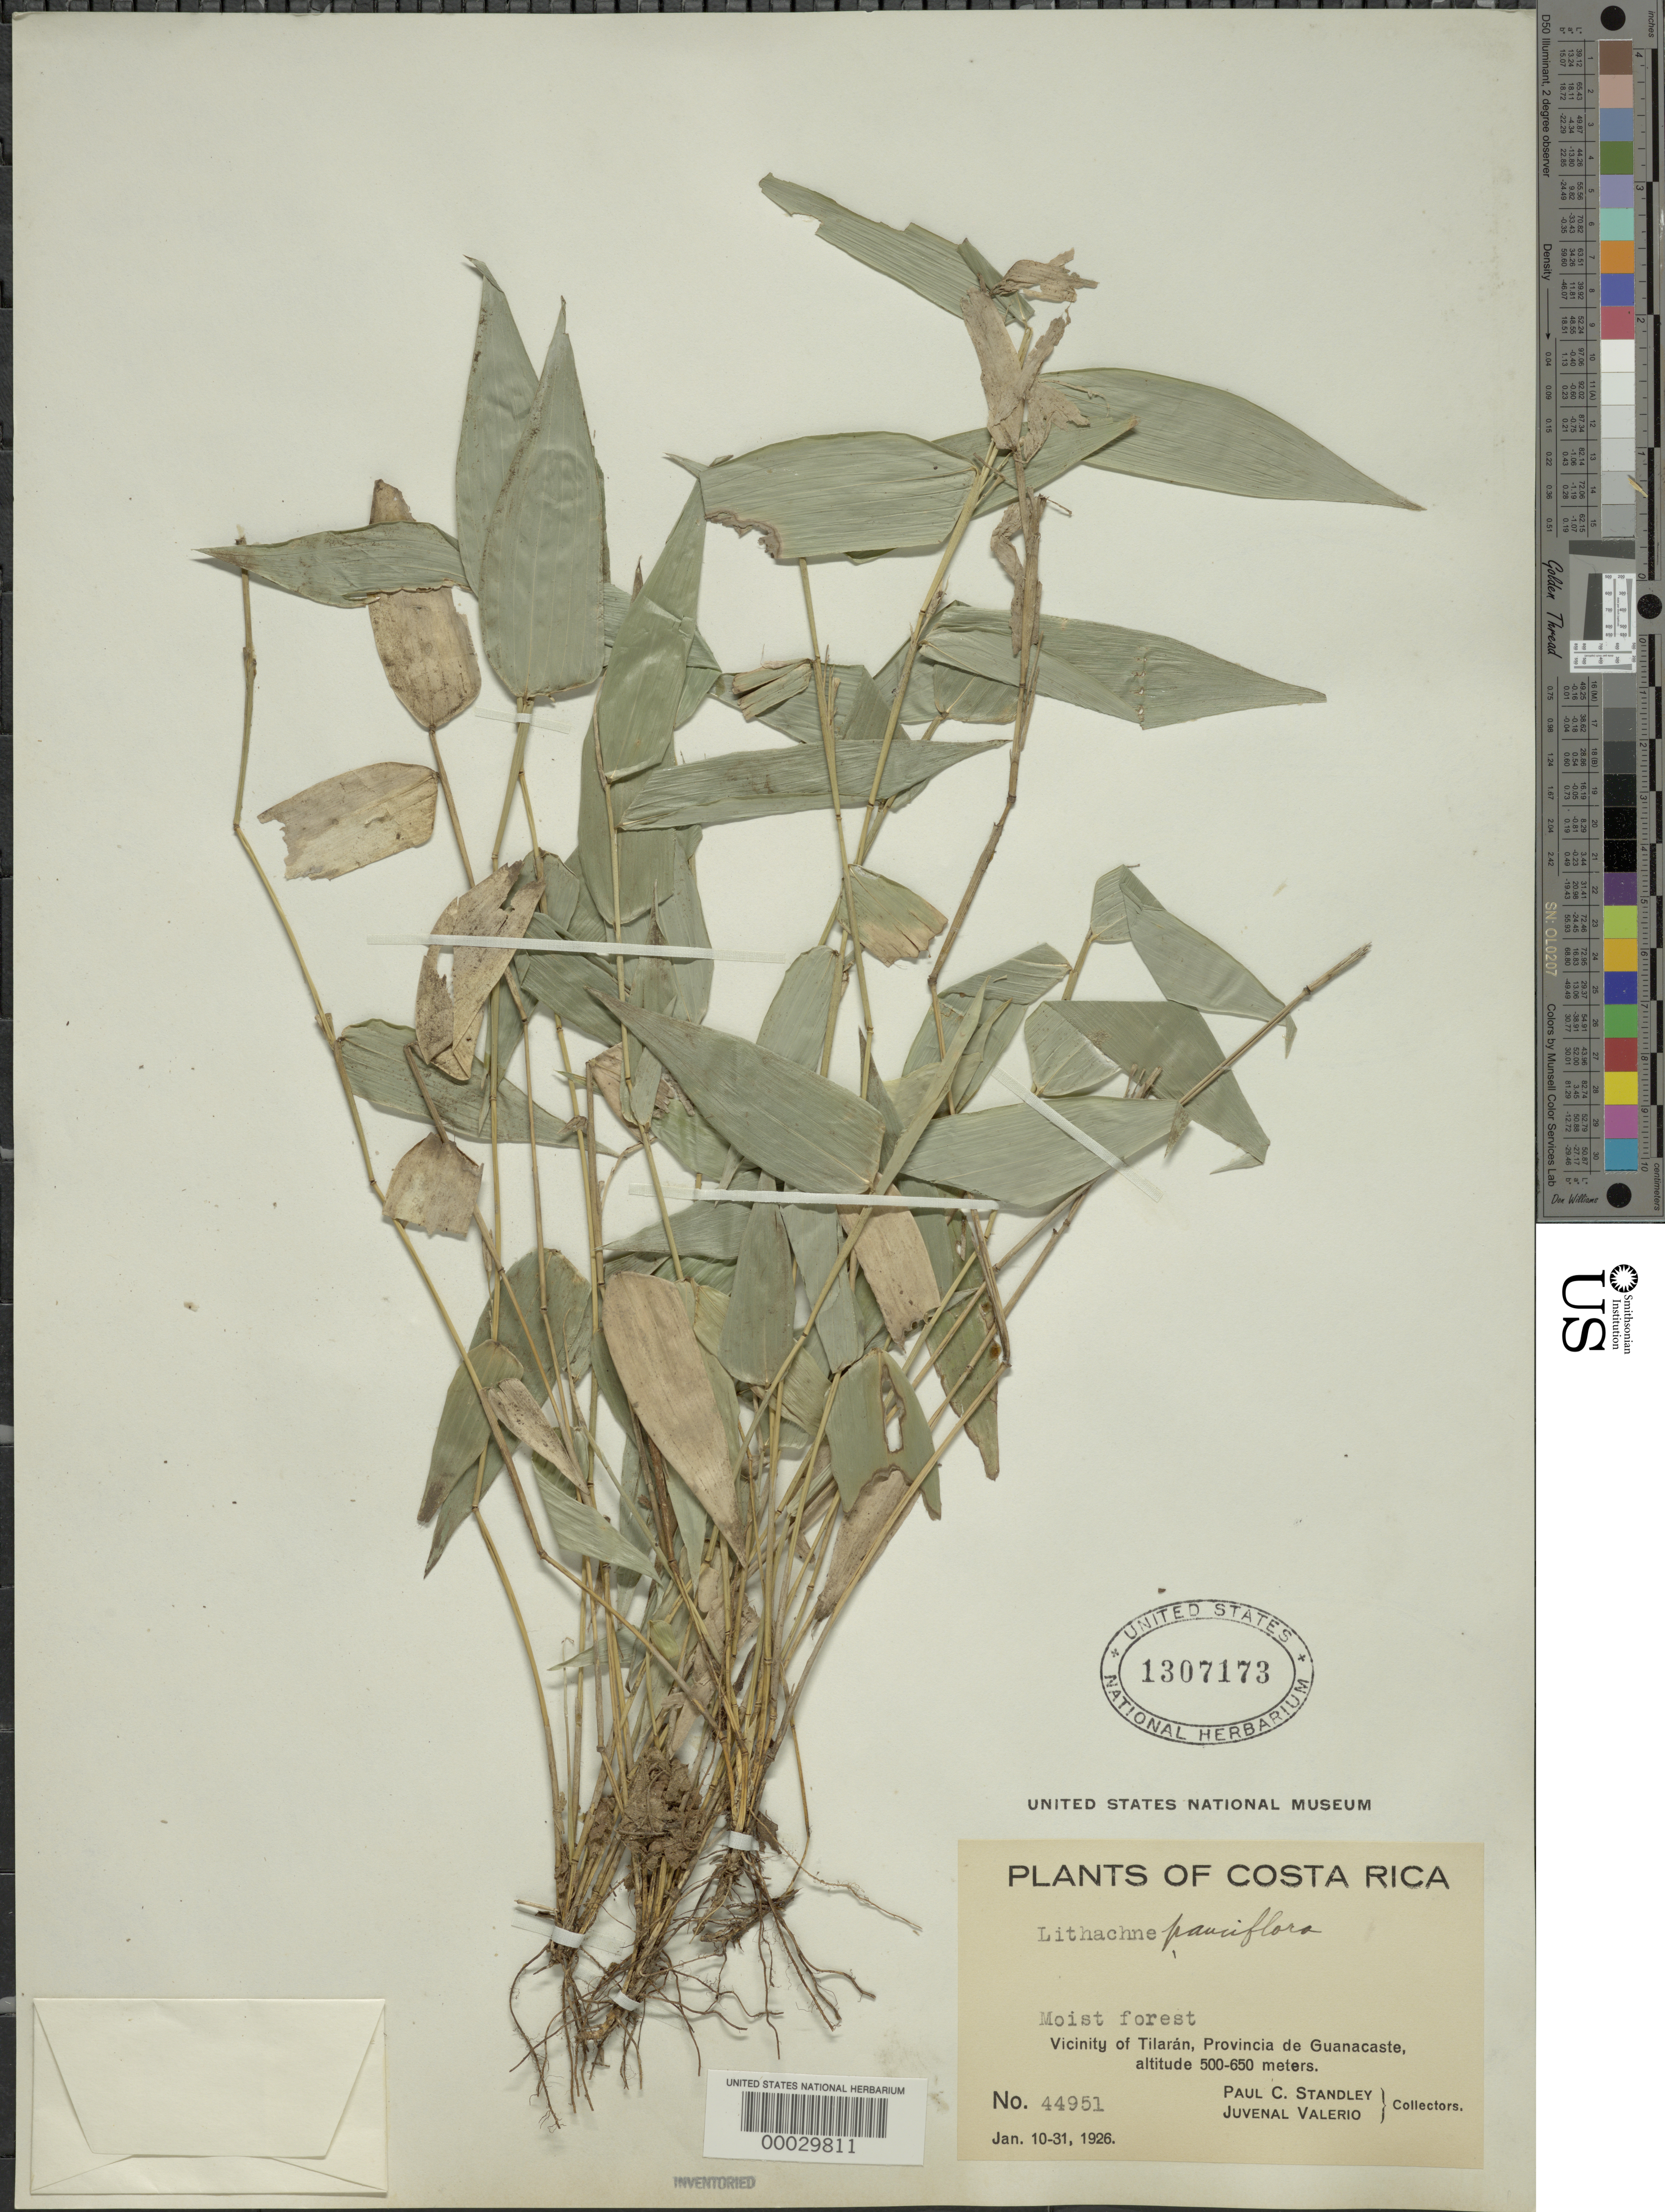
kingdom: Plantae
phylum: Tracheophyta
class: Liliopsida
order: Poales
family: Poaceae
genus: Lithachne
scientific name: Lithachne pauciflora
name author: (Sw.) P. Beauv.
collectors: P. C. Standley & J. Valerio R.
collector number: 44951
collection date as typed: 10 Jan 1926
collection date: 1926-01-10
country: Costa Rica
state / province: Guanacaste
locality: Tilaran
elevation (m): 500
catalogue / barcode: US 1307173